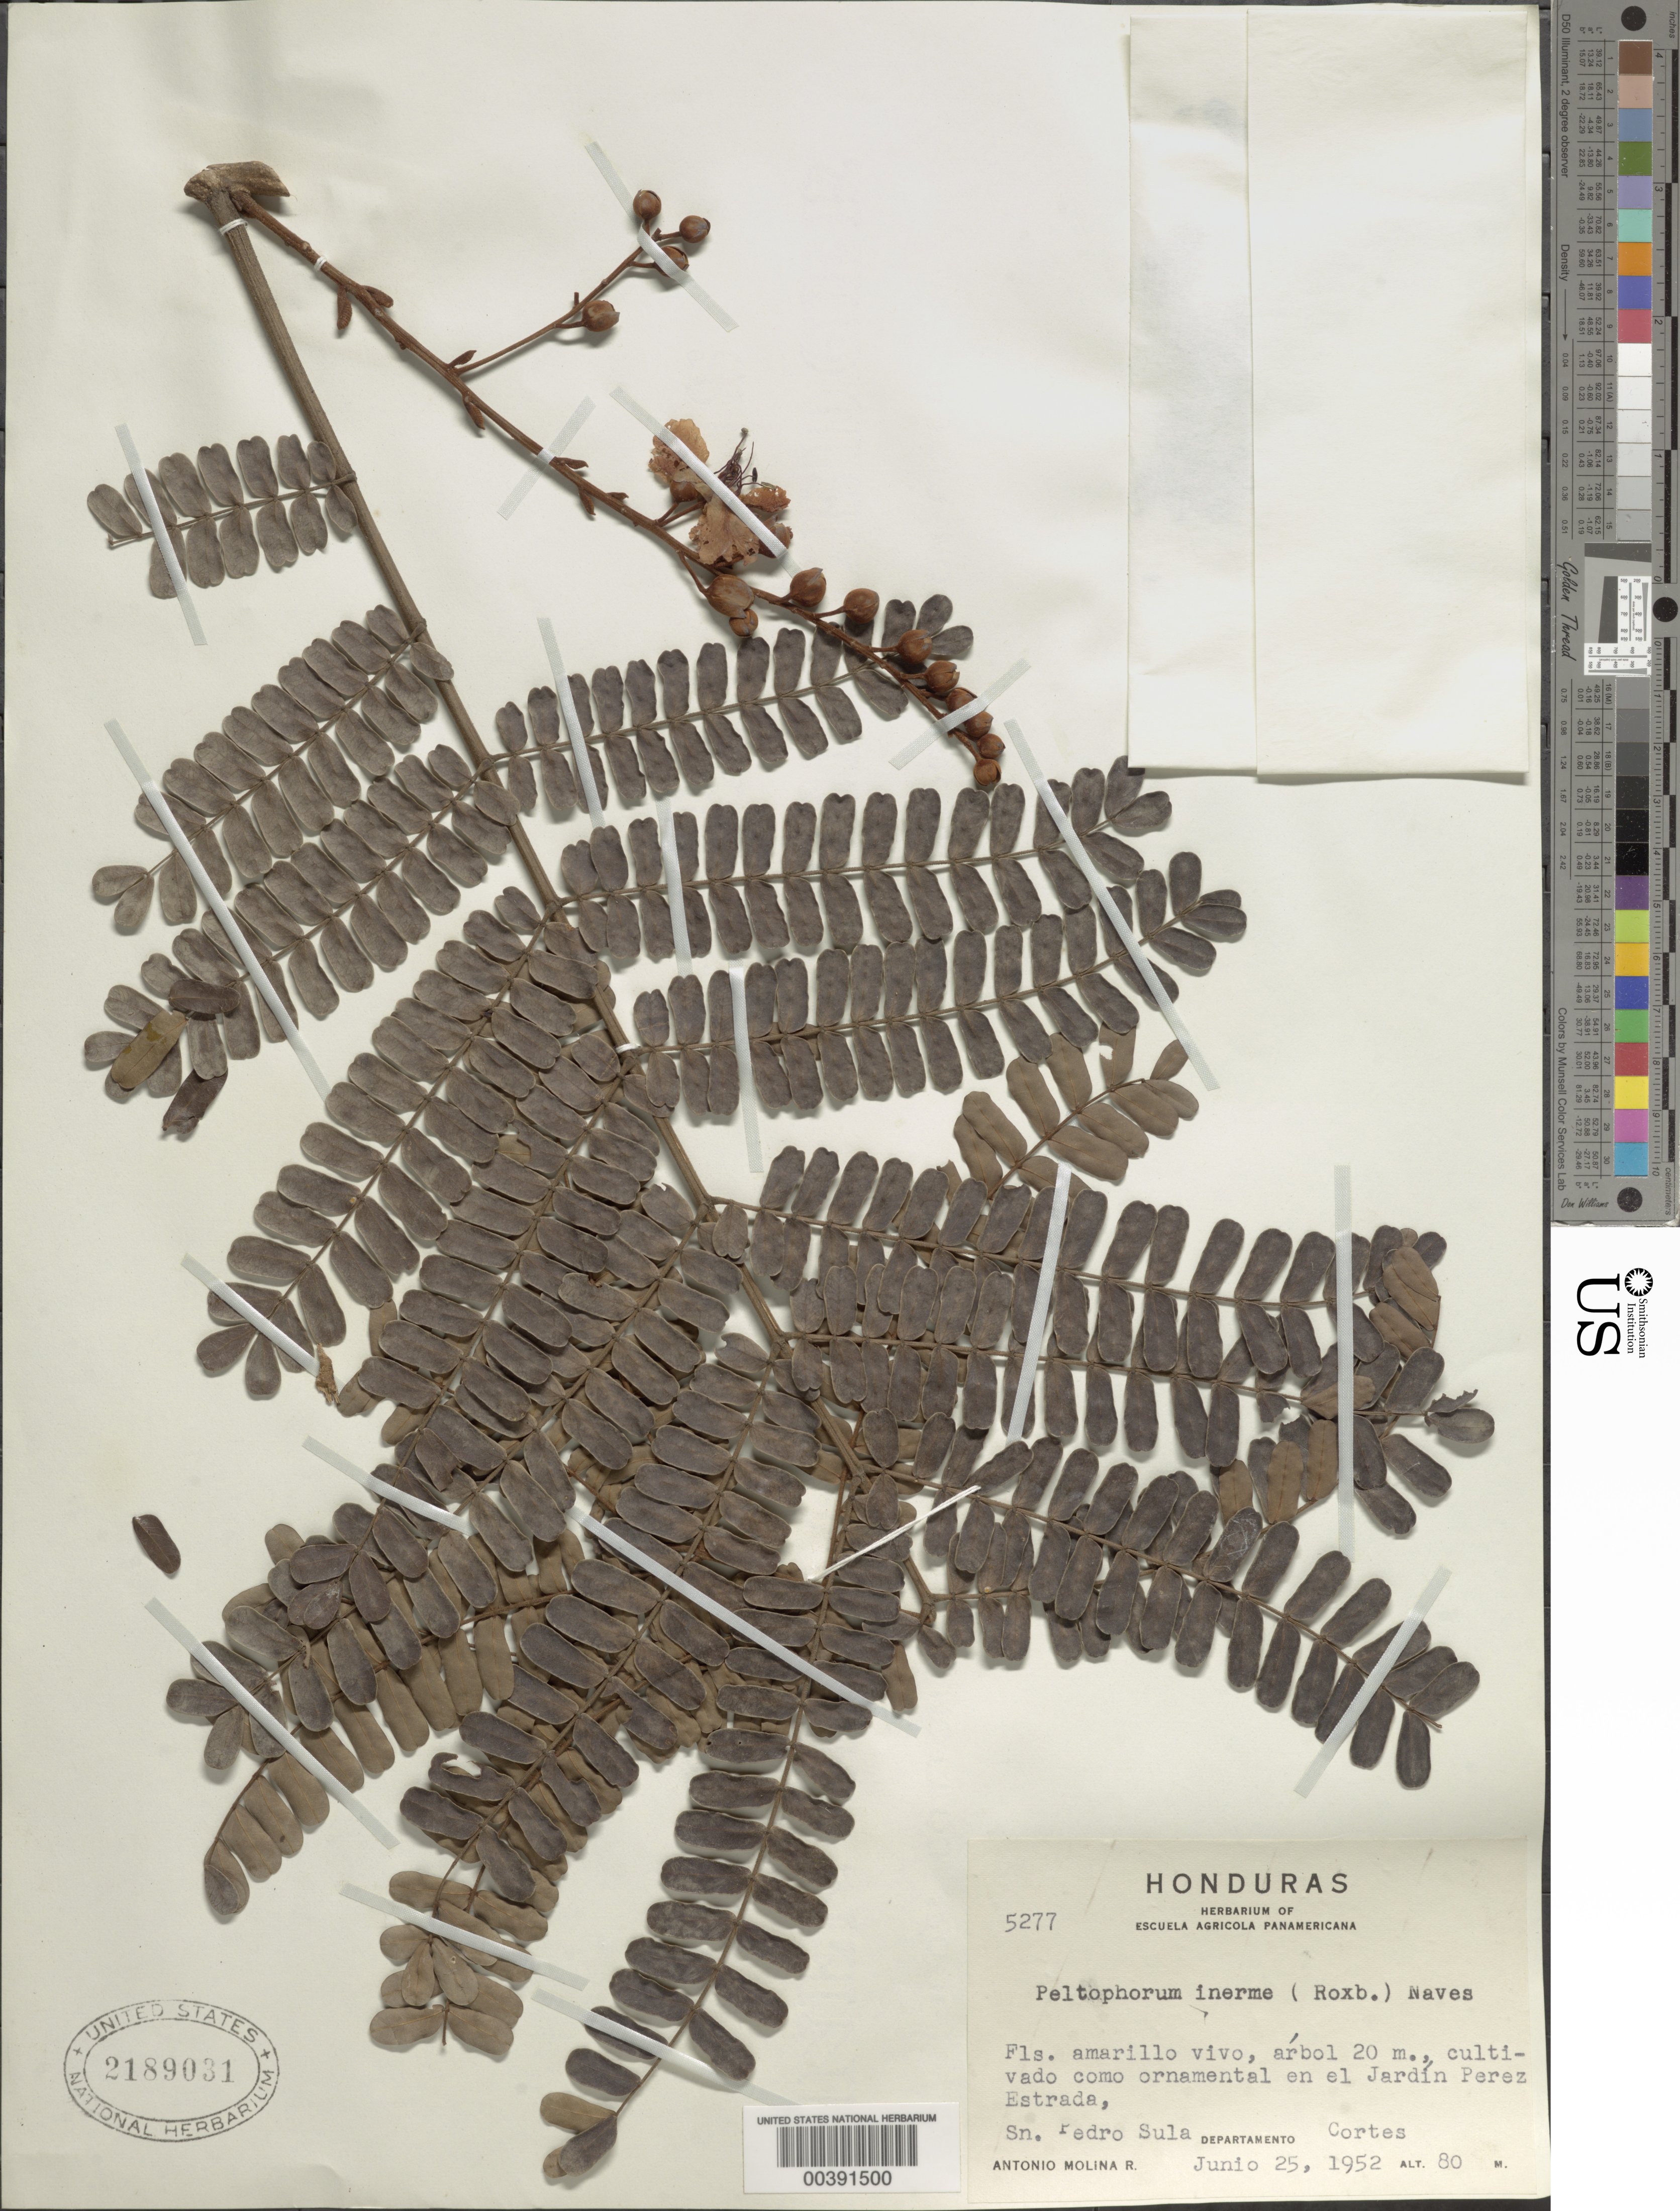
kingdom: Plantae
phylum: Tracheophyta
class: Magnoliopsida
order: Fabales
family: Fabaceae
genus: Peltophorum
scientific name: Peltophorum pterocarpum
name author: (DC.) Backer ex K. Heyne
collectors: A. Molina R.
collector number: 5277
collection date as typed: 25 Jun 1952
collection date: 1952-06-25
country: Honduras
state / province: Cortés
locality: San Pedro Sula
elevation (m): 80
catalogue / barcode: US 2189031